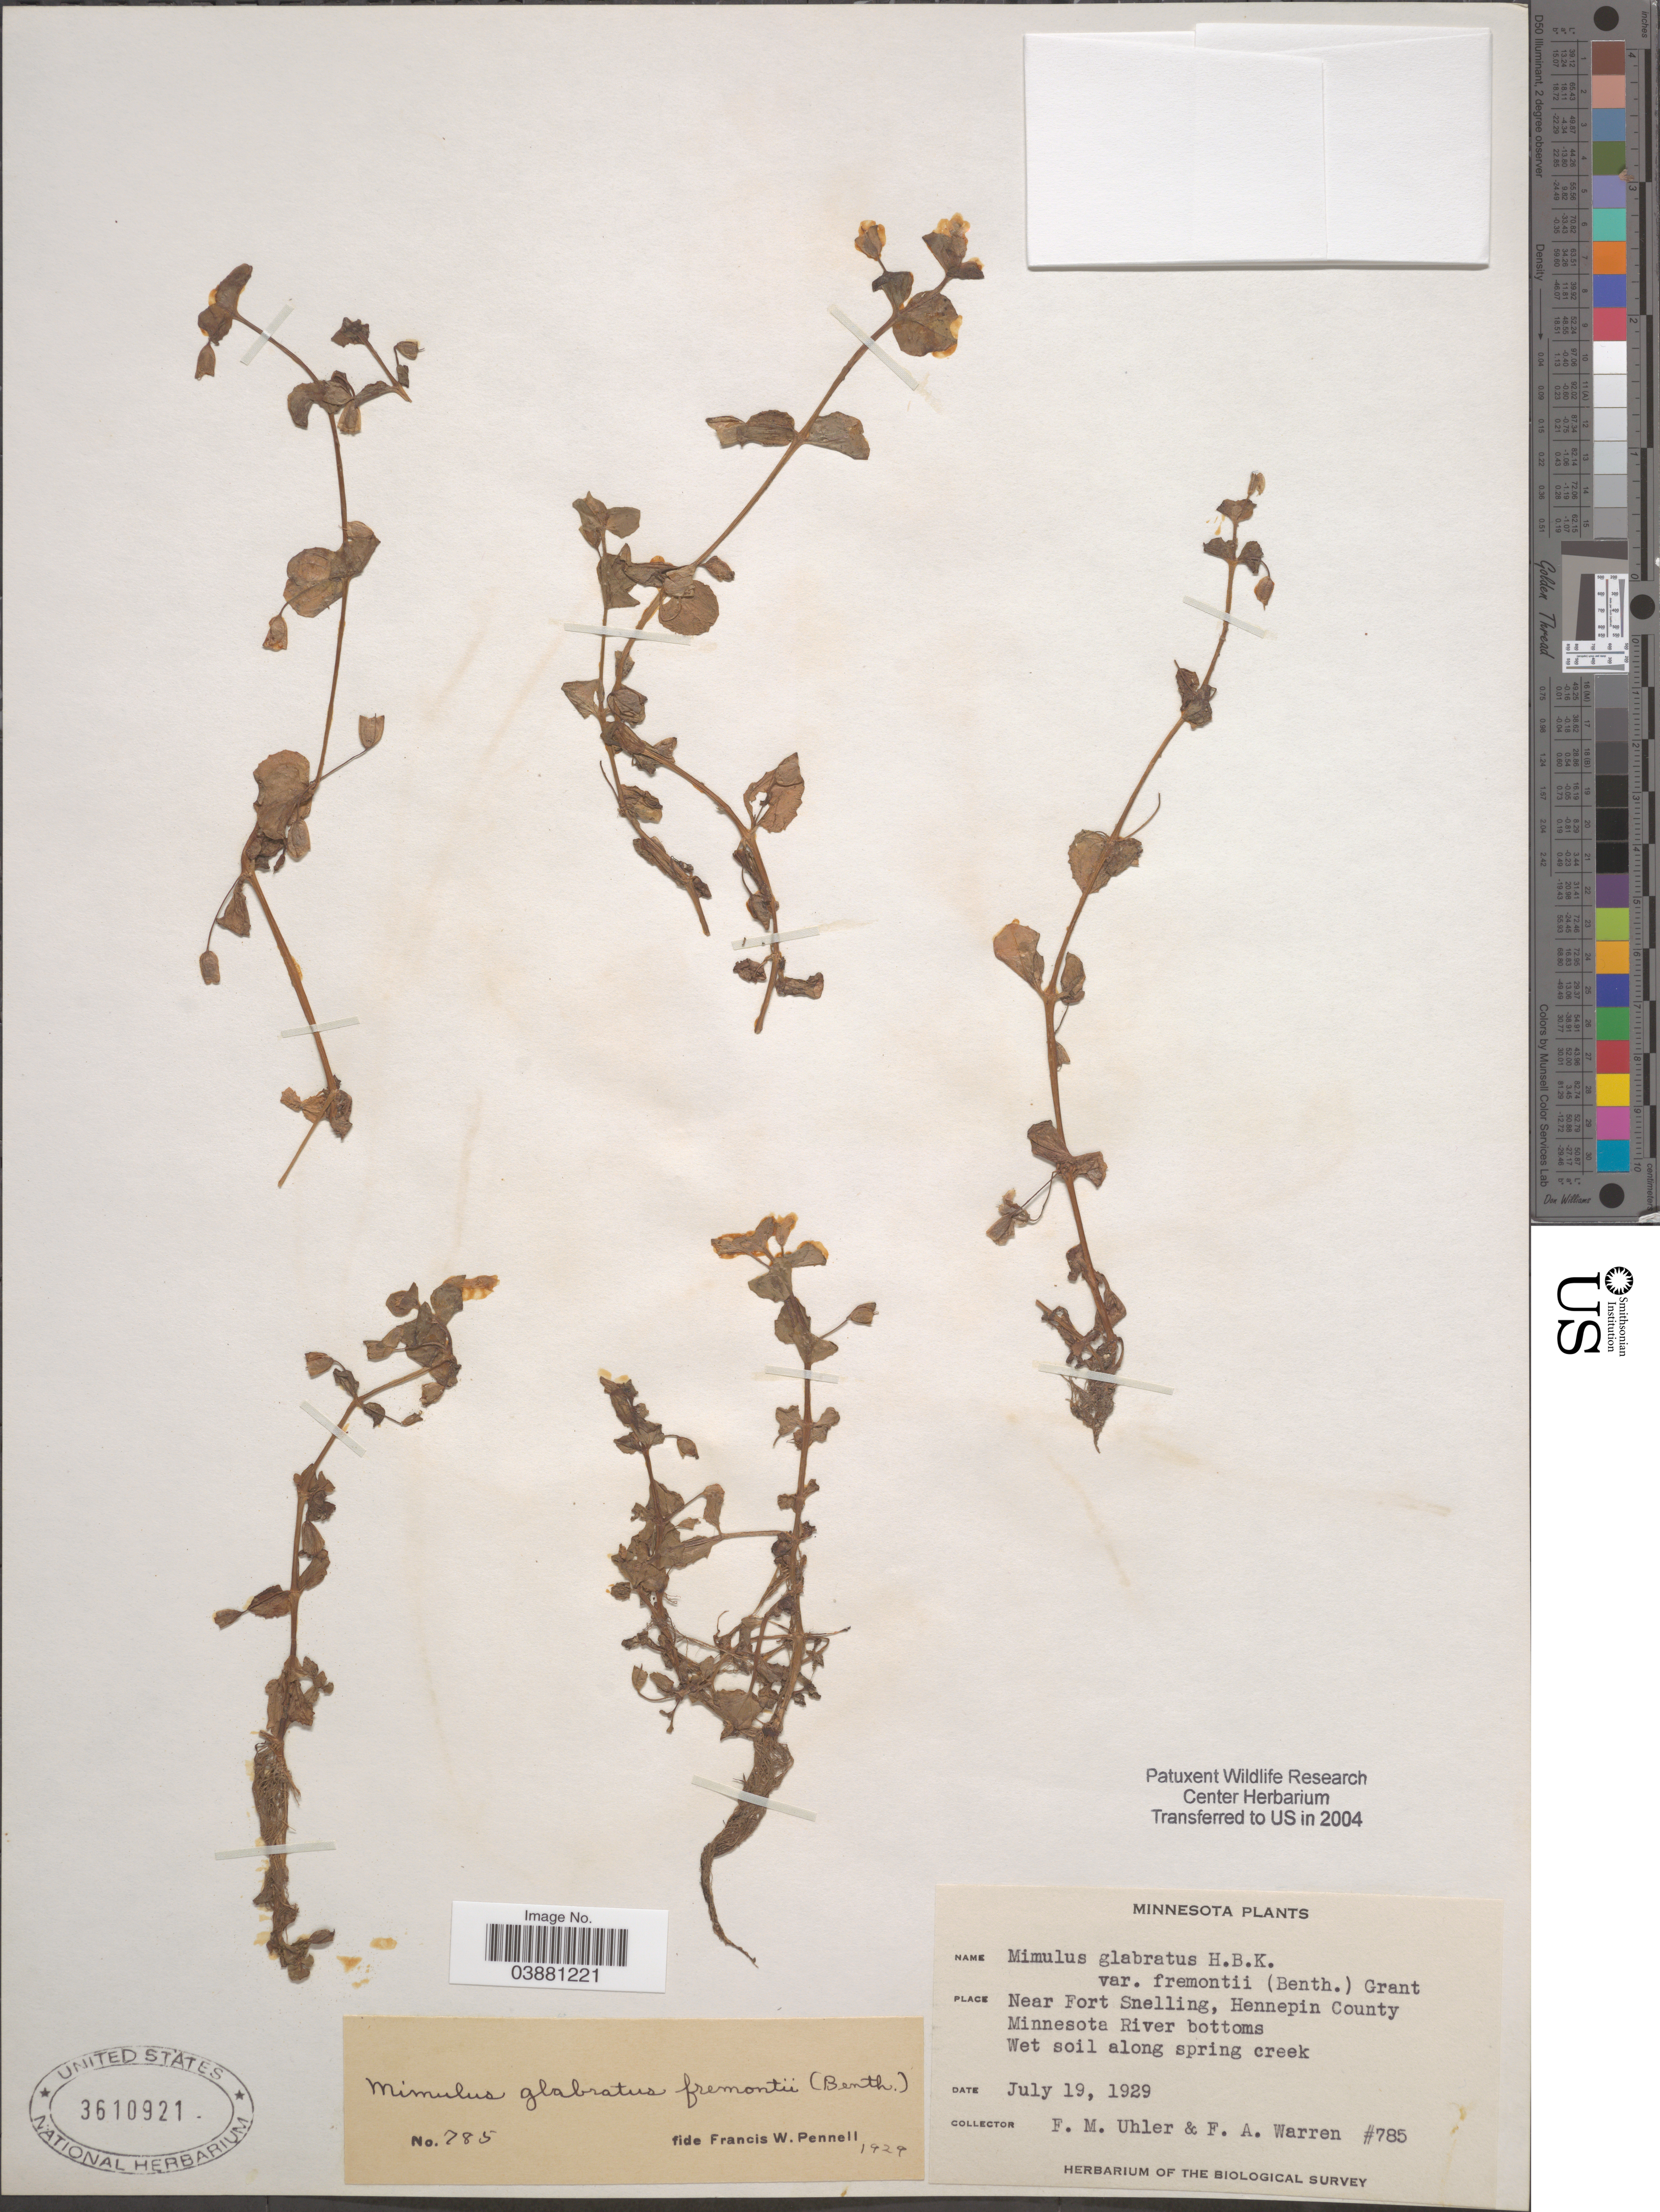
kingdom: Plantae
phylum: Tracheophyta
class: Magnoliopsida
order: Lamiales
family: Phrymaceae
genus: Mimulus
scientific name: Mimulus glabratus var. fremontii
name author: Kunth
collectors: F. M. Uhler & F. Warren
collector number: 785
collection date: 1929-07-19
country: United States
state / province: Minnesota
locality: Near Fort Snelling, Hennepin County. Minnesota River bottoms.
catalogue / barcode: US 3610921